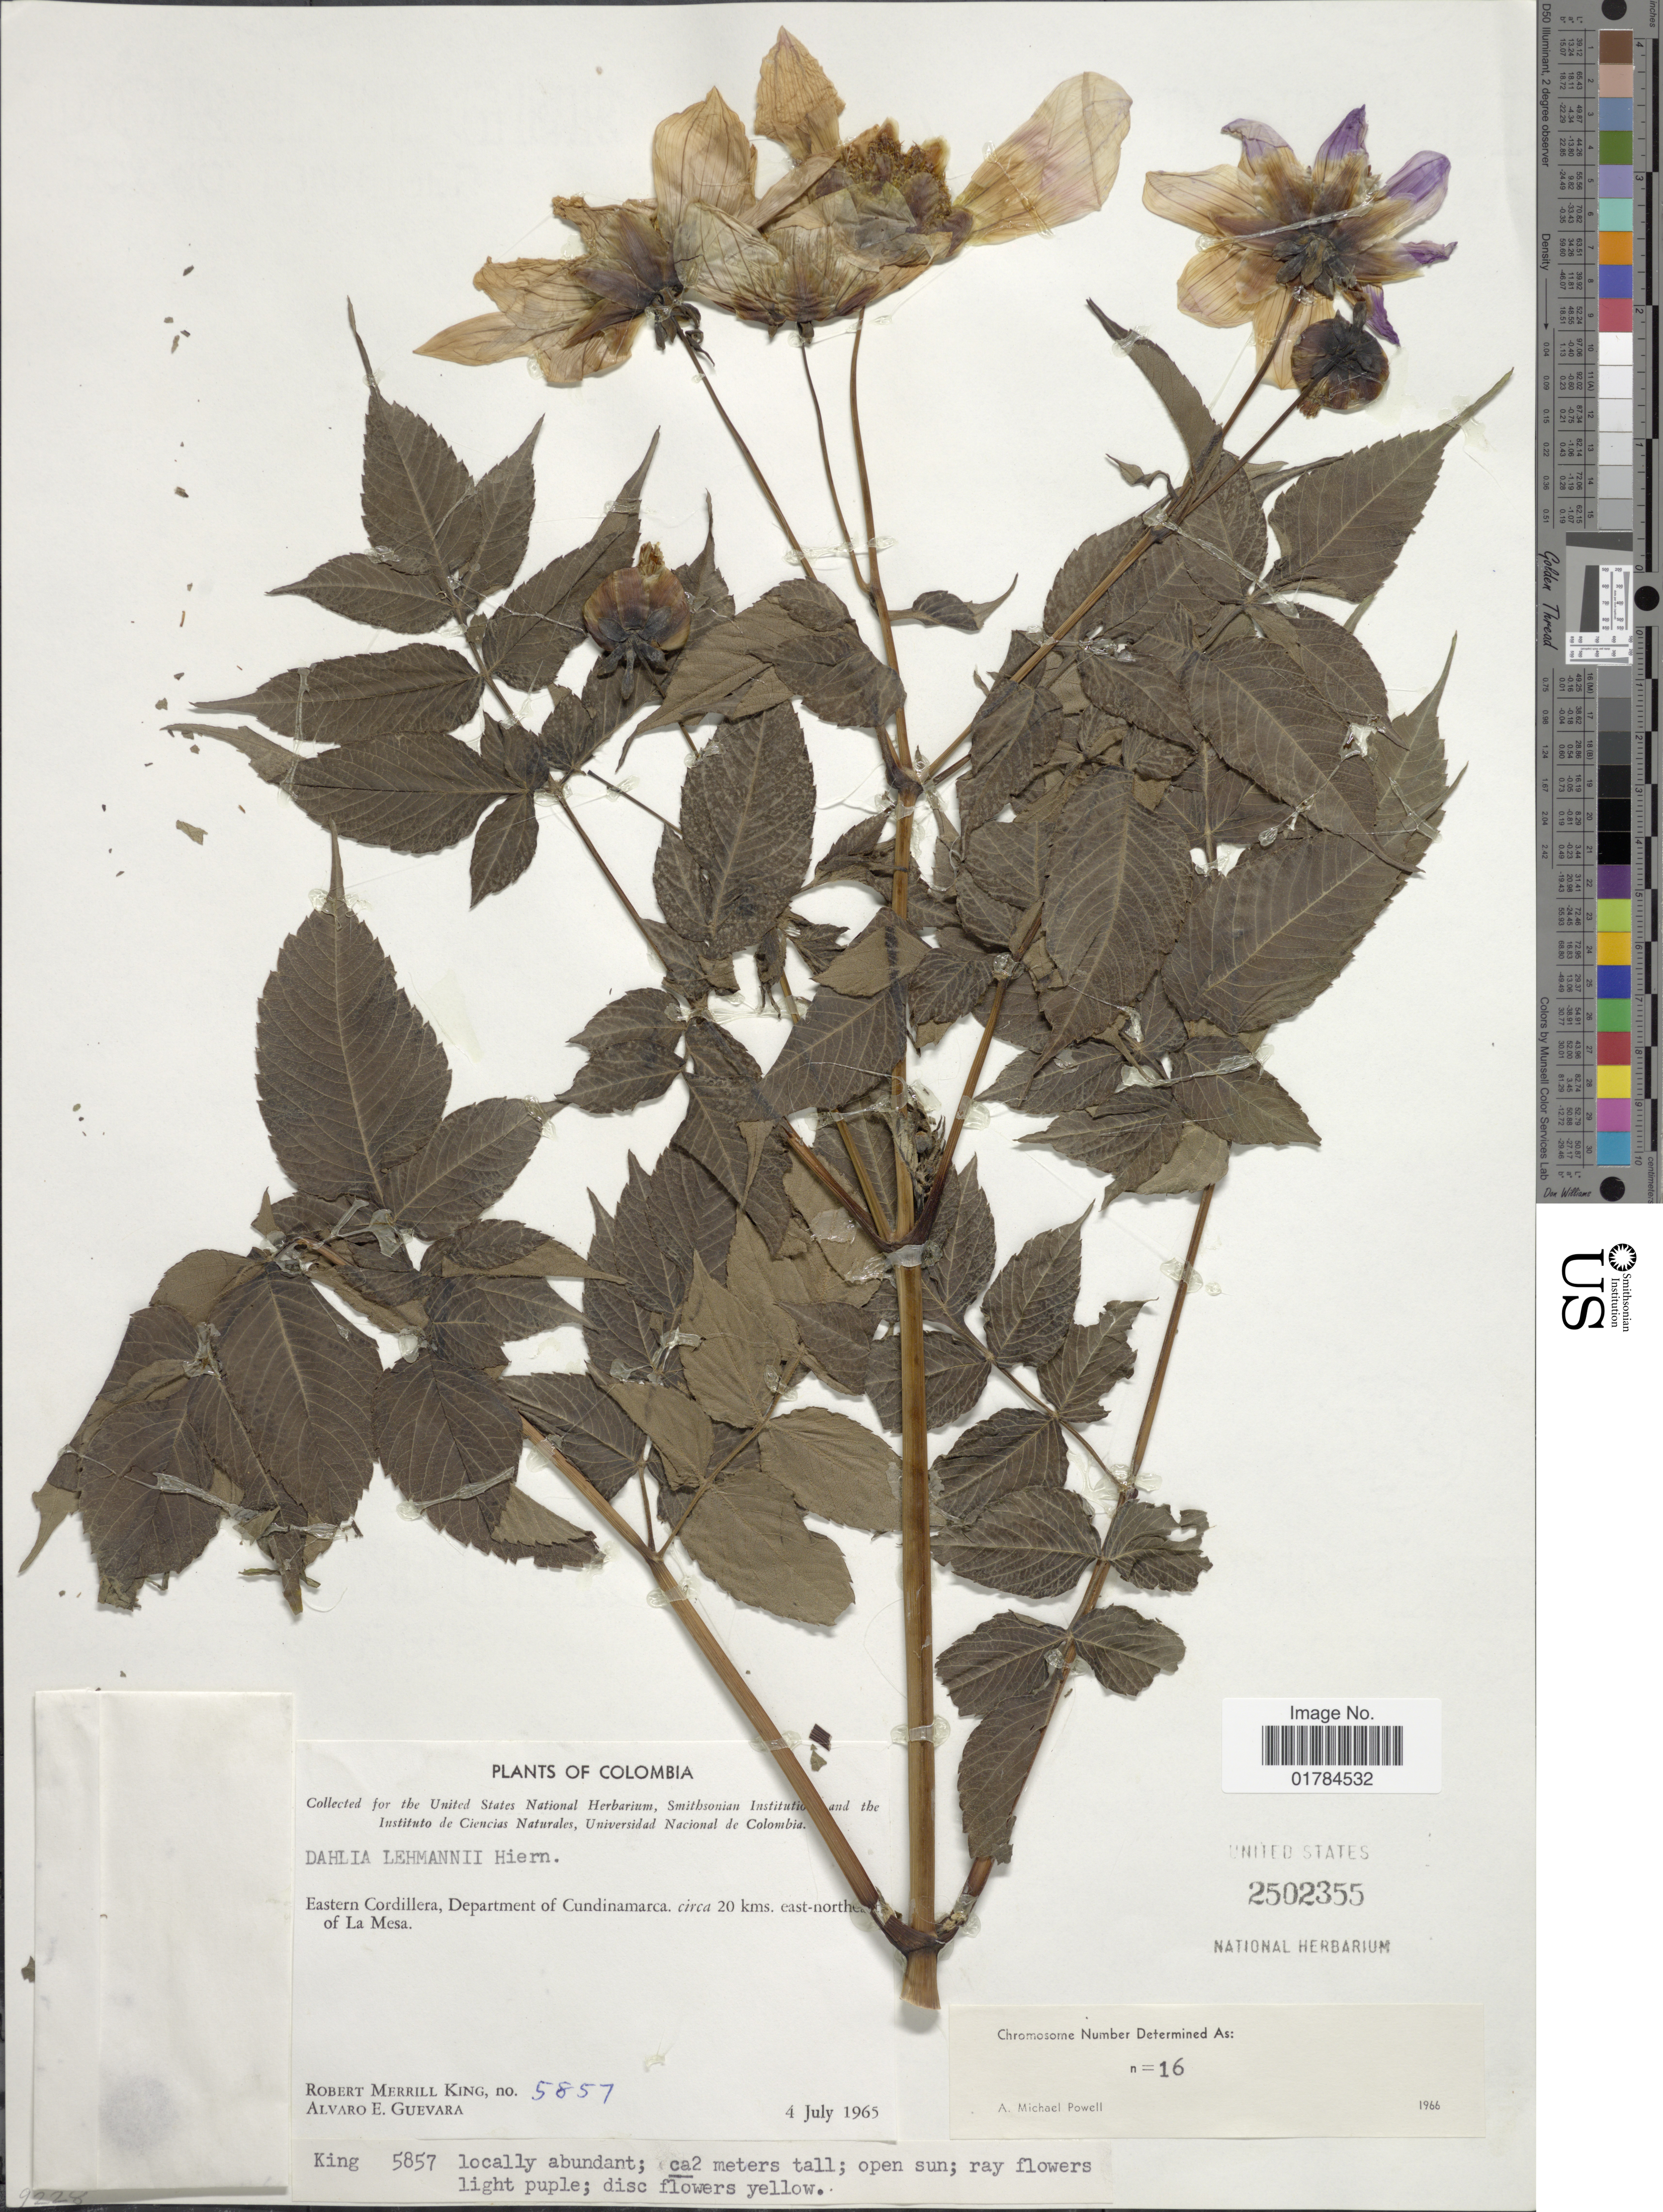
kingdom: Plantae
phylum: Tracheophyta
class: Magnoliopsida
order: Asterales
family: Asteraceae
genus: Dahlia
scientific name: Dahlia lehmanni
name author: Hieron.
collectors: R. M. King & A. E. Guevara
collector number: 5857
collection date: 1965-07-04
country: Colombia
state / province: Cundinamarca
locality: Eastern Cordillera, circa 20 kms. east-northern of La Mesa [interpreted]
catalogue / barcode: US 2502355